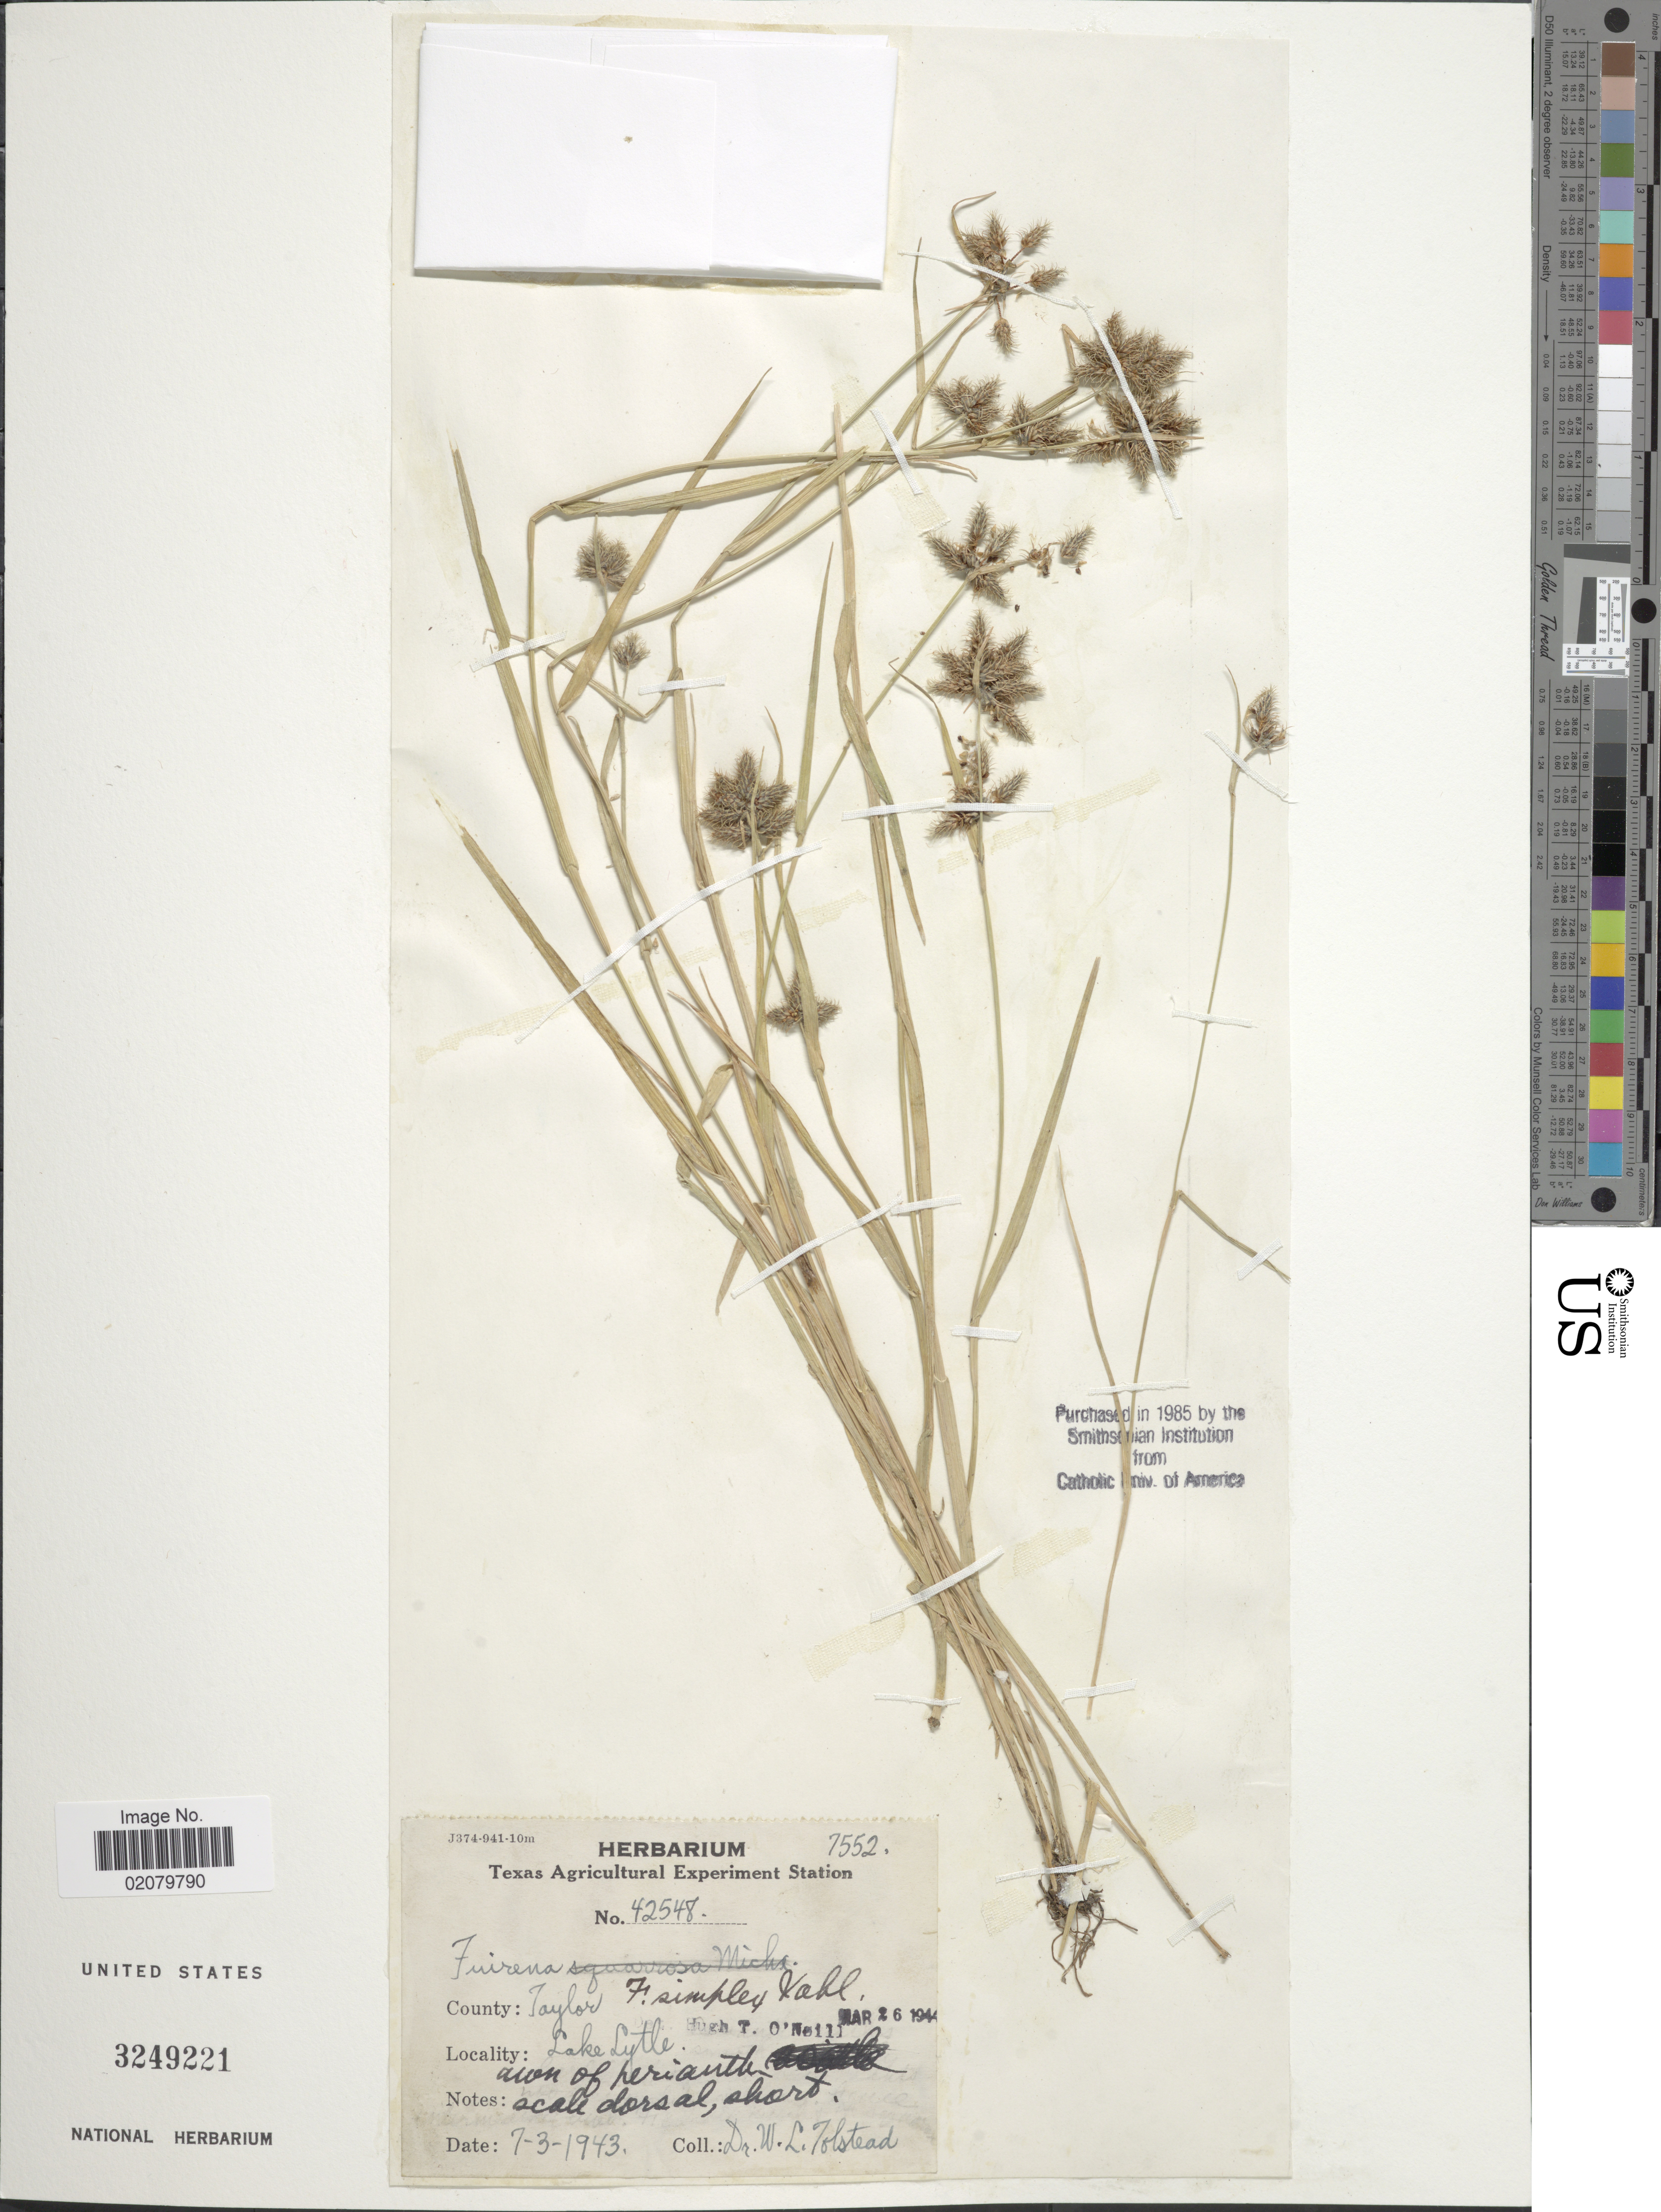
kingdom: Plantae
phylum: Tracheophyta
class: Liliopsida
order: Poales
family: Cyperaceae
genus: Fuirena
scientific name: Fuirena simplex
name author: Vahl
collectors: W. Tolstead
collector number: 7552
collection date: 1943-07-03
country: United States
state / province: Texas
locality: County Taylor, Lake Lytle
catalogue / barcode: US 3249221